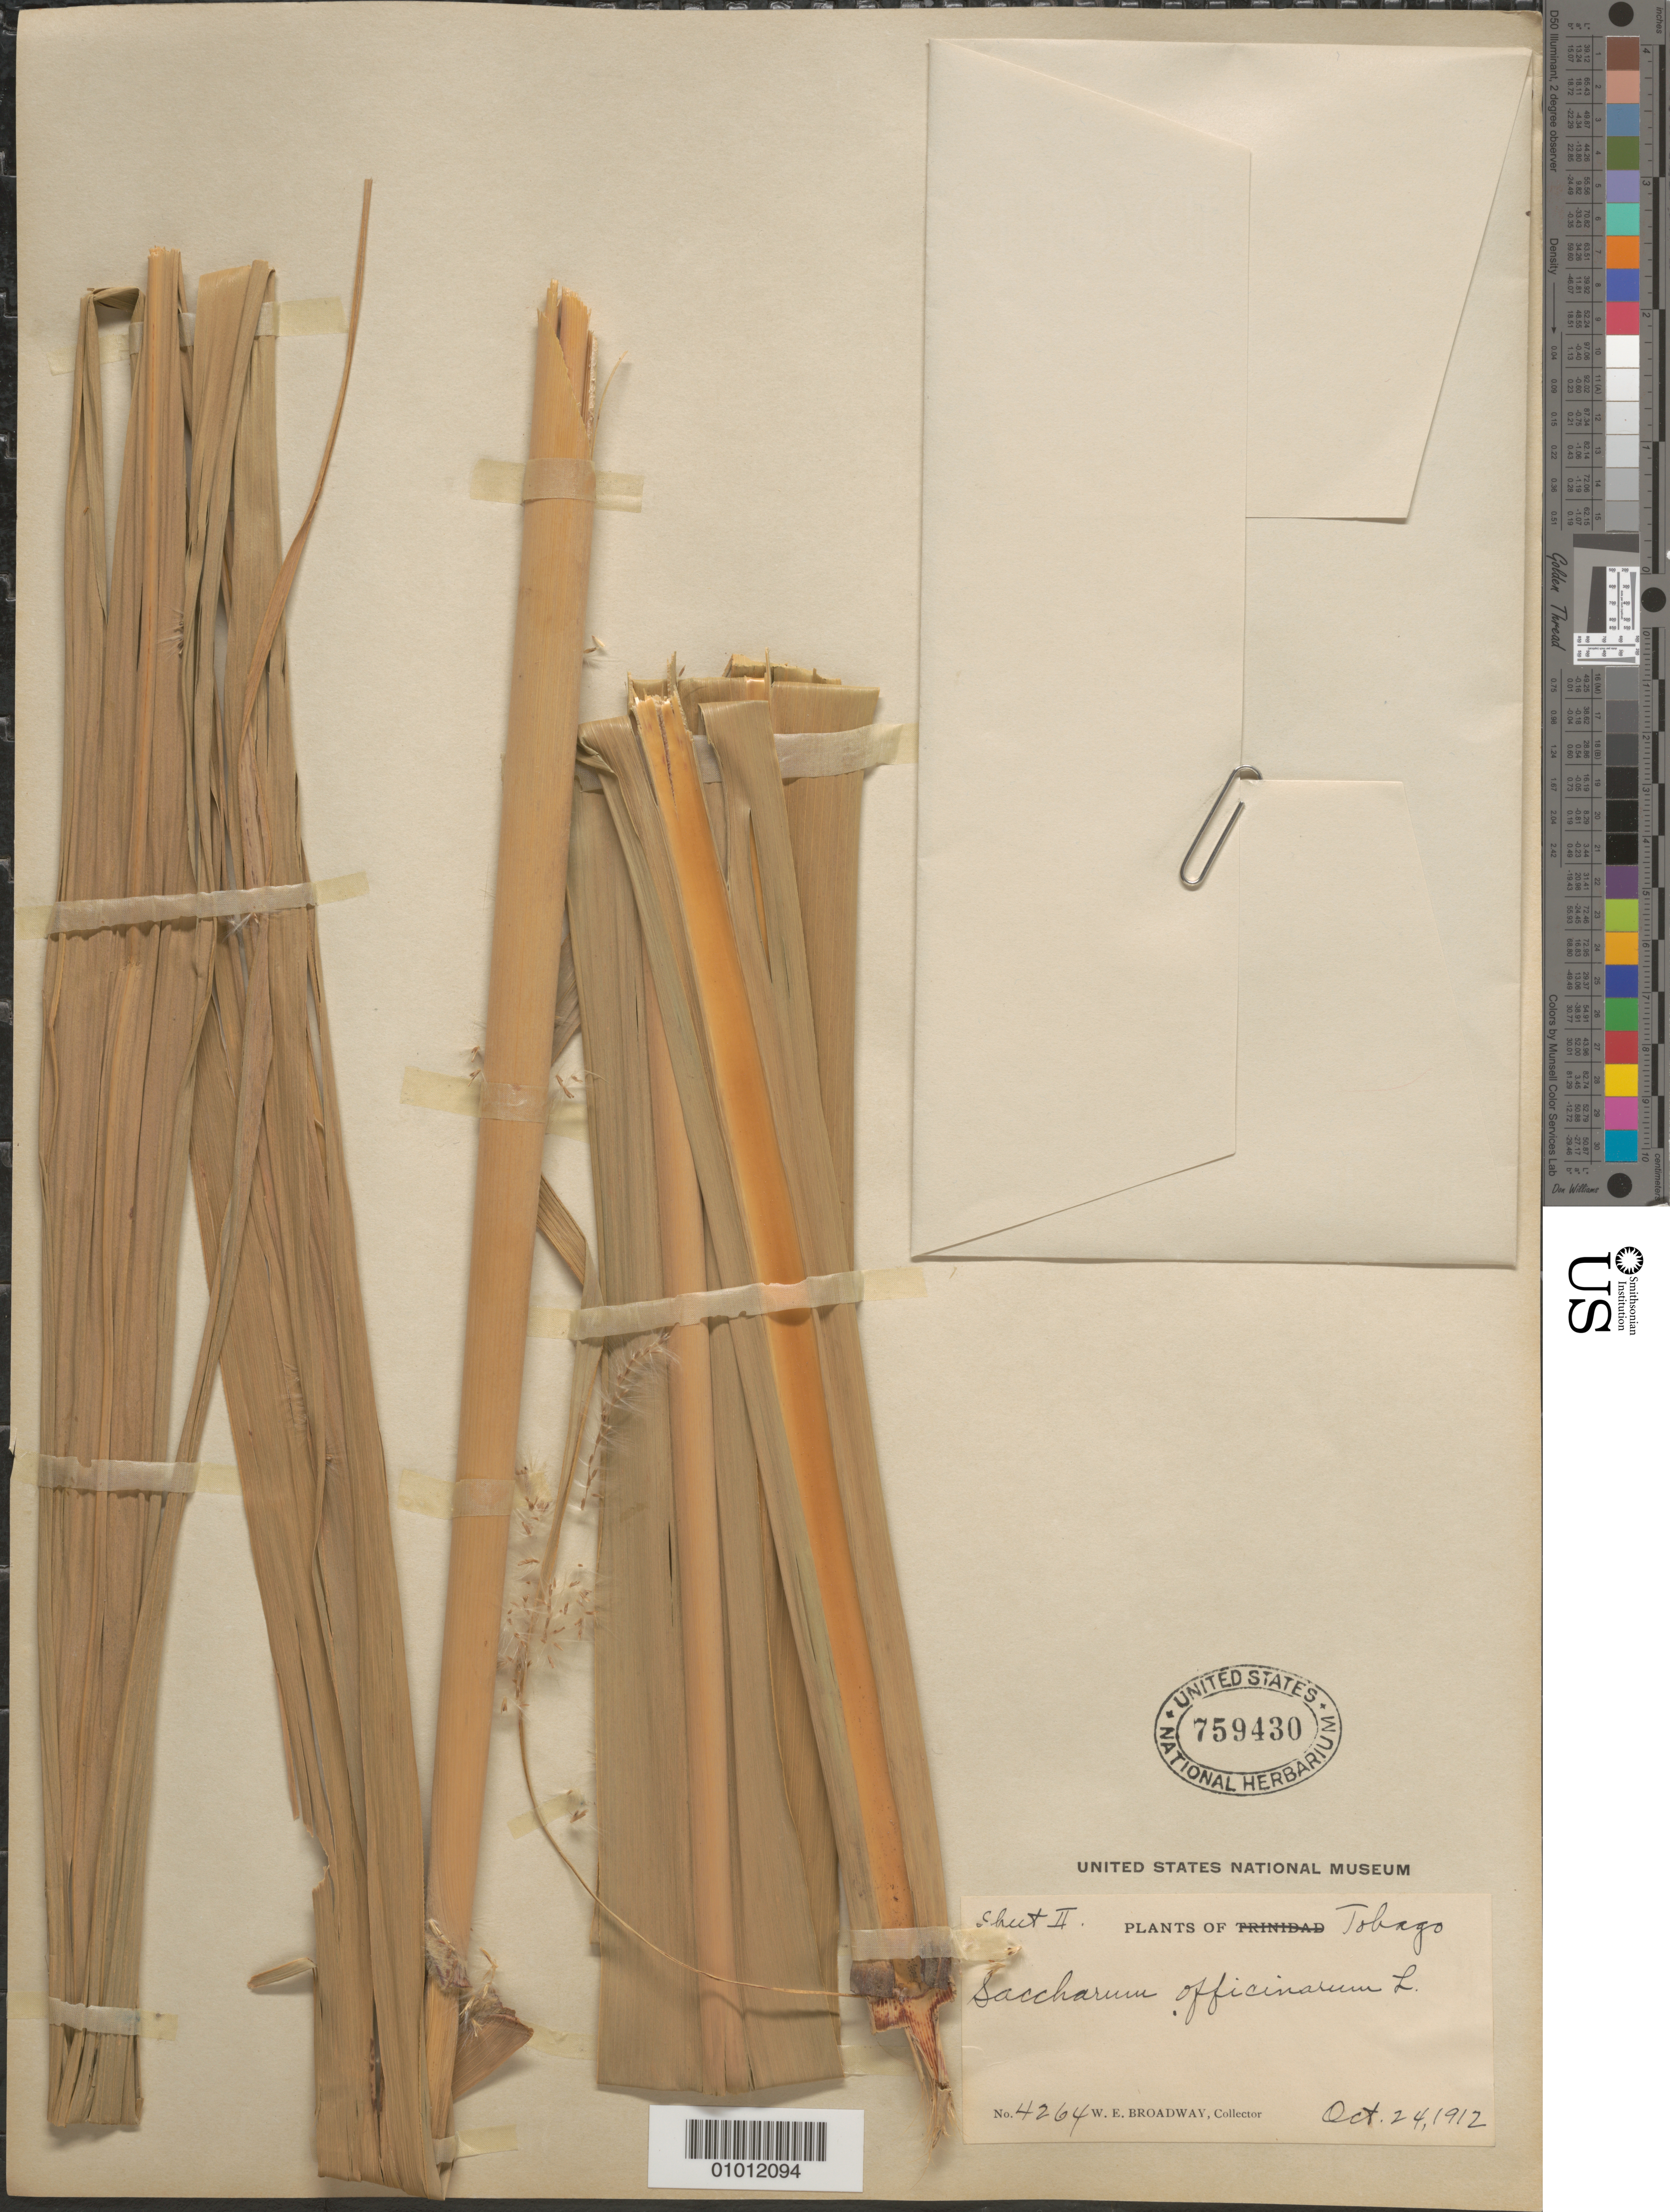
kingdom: Plantae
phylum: Tracheophyta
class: Liliopsida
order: Poales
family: Poaceae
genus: Saccharum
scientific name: Saccharum officinarum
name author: L.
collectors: W. E. Broadway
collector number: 4264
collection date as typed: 24 Oct 1912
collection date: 1912-10-24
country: Trinidad and Tobago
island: Tobago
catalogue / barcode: US 759430